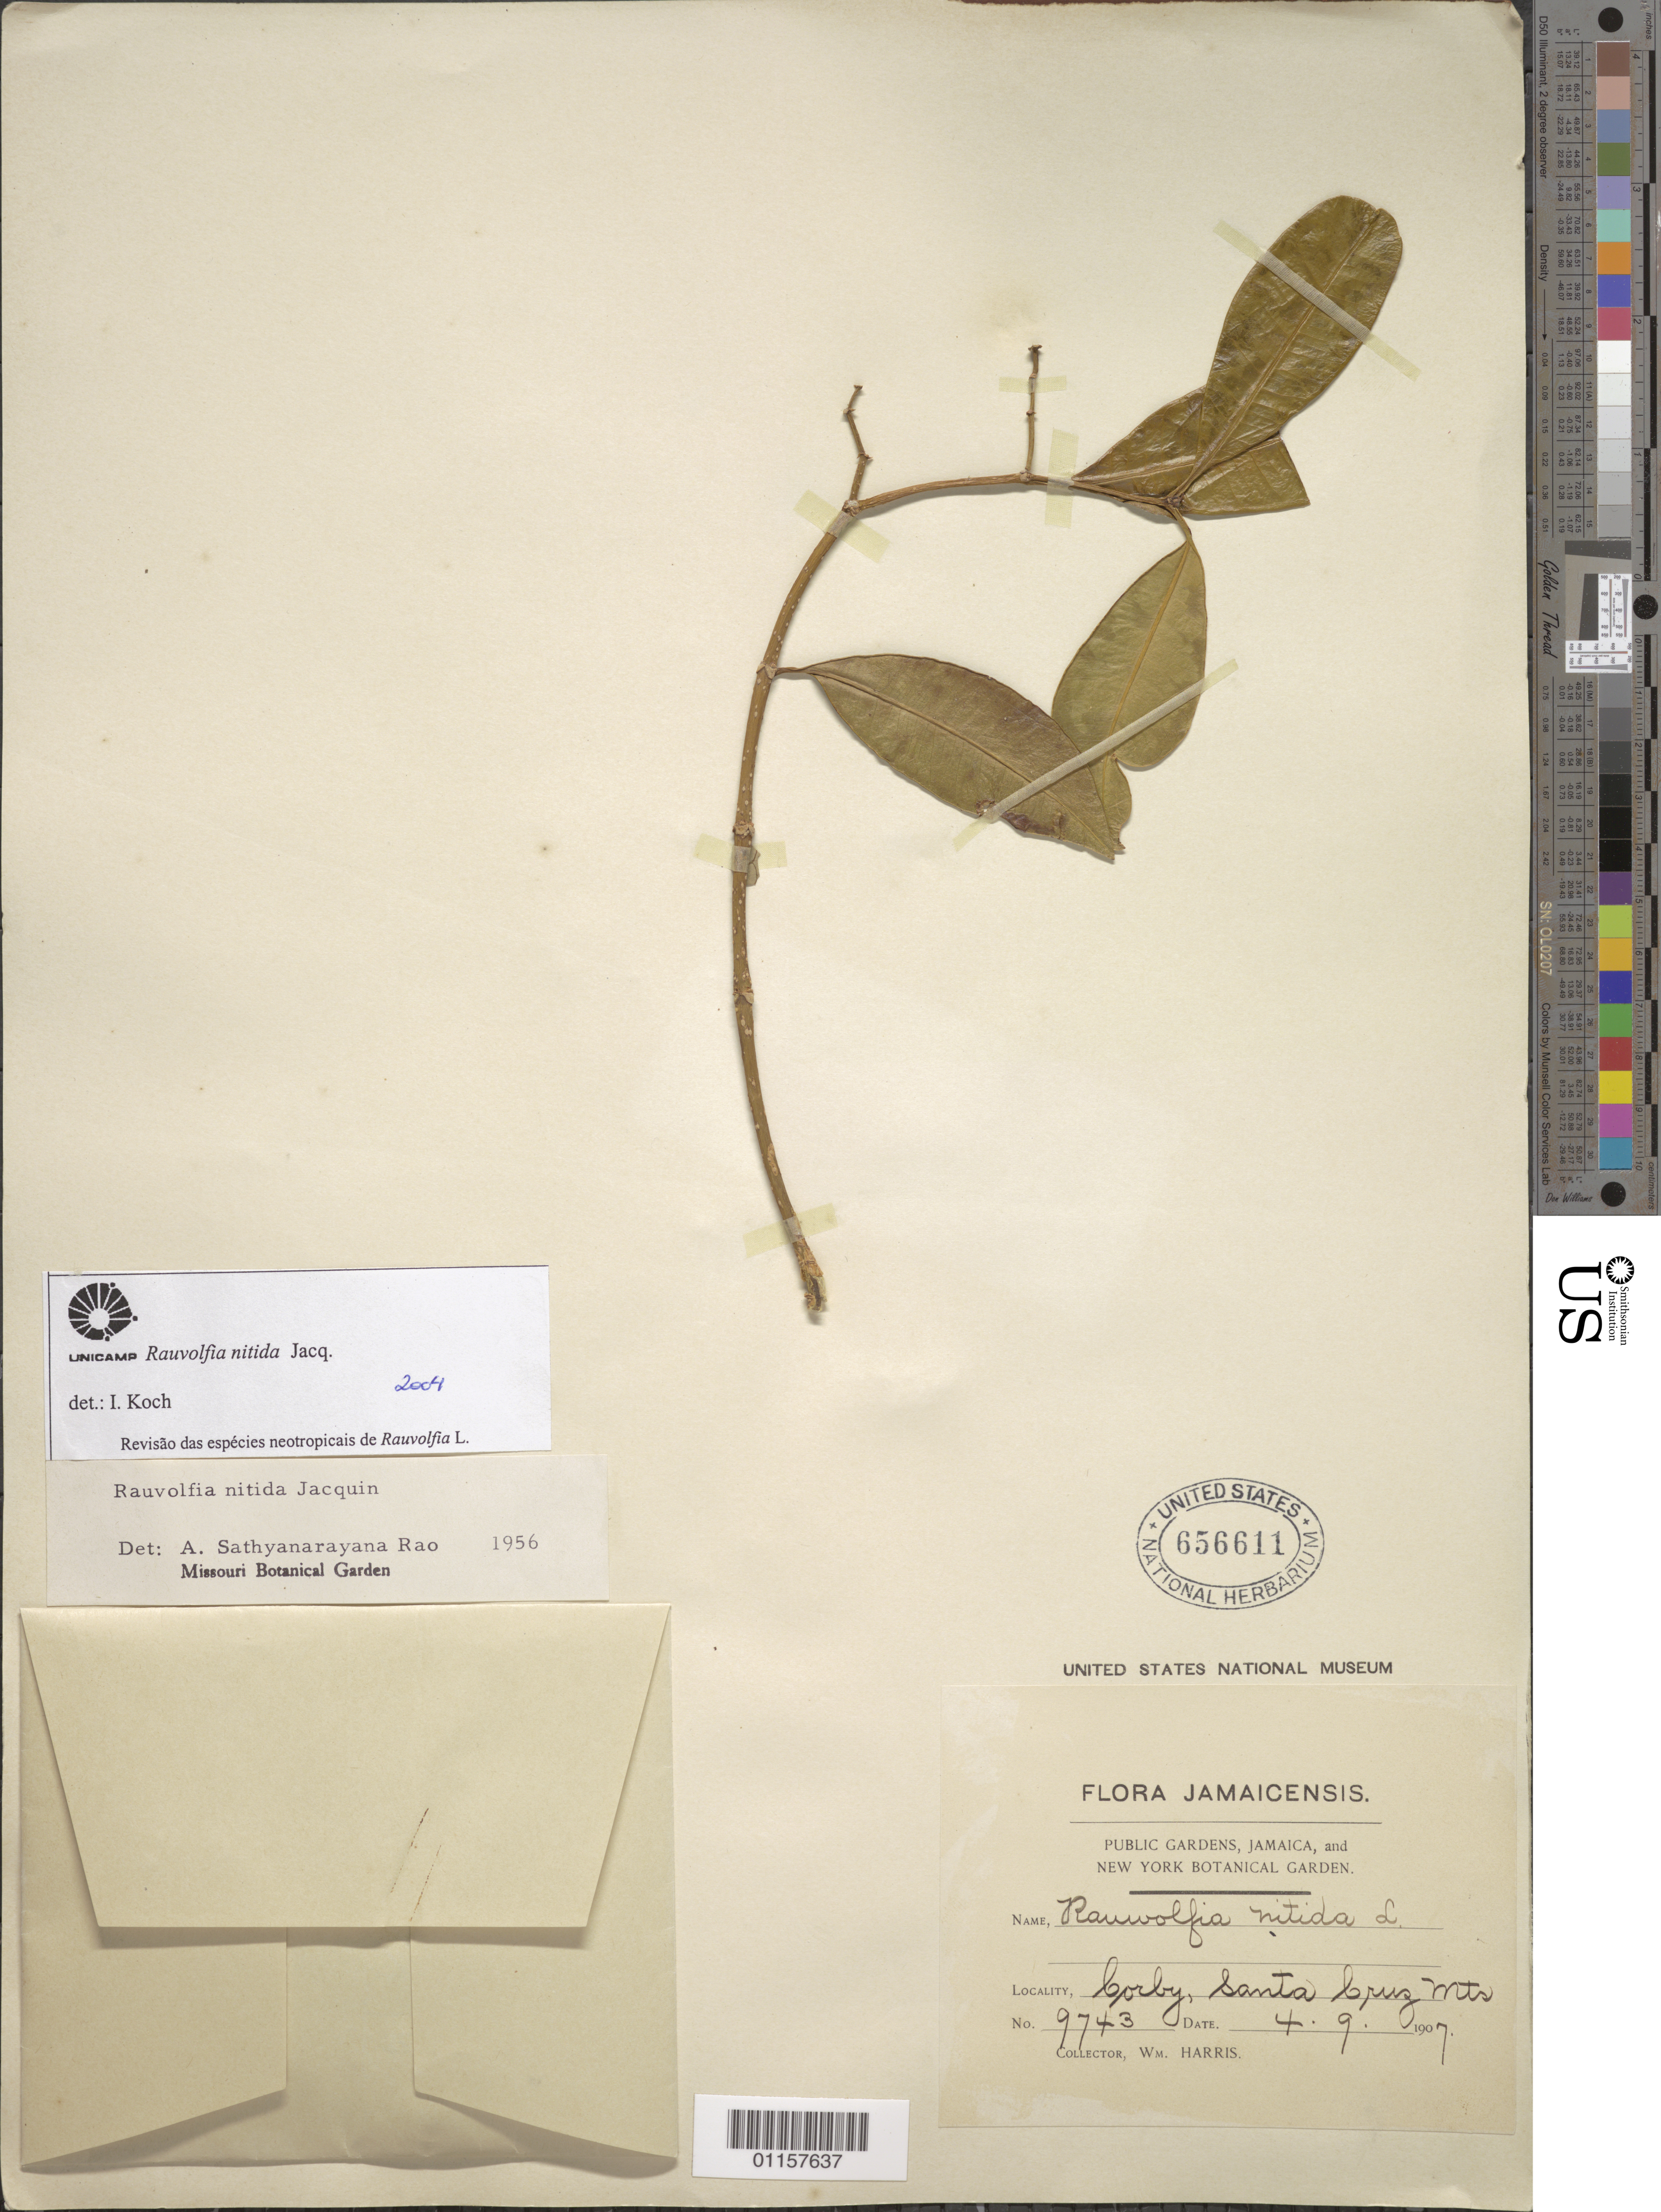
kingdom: Plantae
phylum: Tracheophyta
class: Magnoliopsida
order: Gentianales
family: Apocynaceae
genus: Rauvolfia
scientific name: Rauvolfia nitida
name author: Jacq.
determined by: Koch, I.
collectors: W. H. Harris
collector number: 9743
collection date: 1907-09-04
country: Jamaica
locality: Corby, Santa Cruz Mts.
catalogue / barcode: US 656611